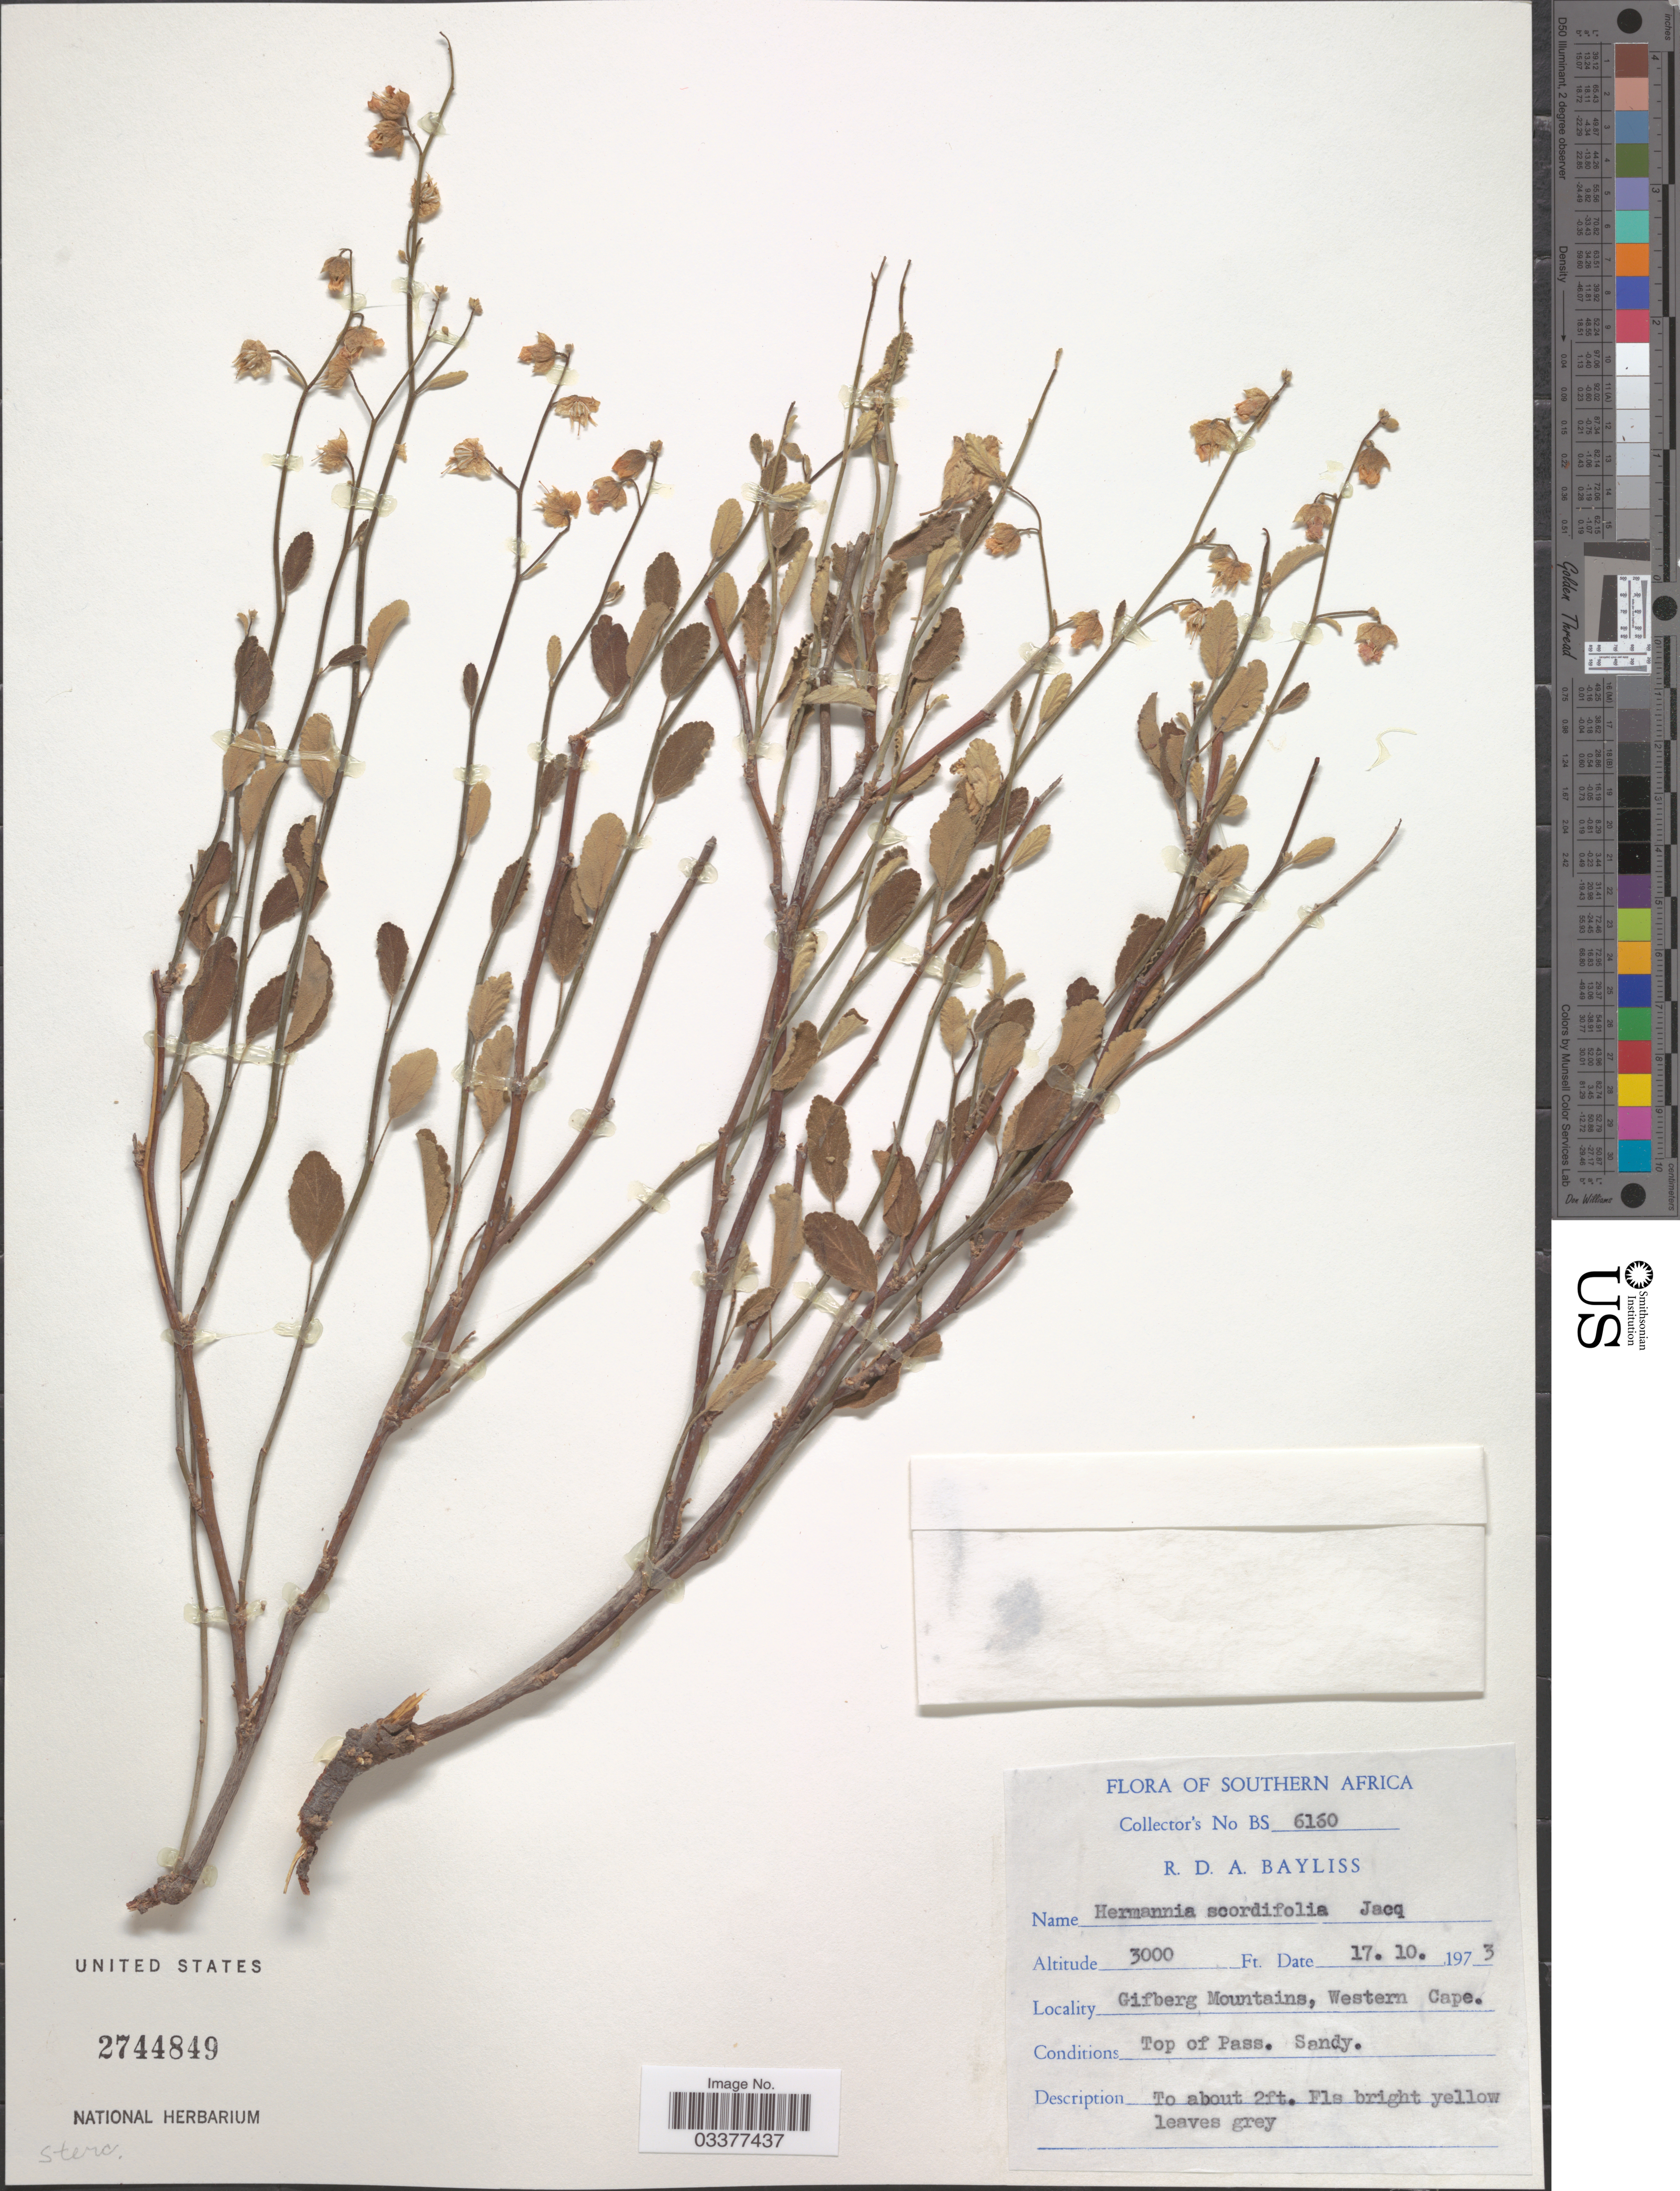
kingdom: Plantae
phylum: Tracheophyta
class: Magnoliopsida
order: Malvales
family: Malvaceae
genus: Hermannia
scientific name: Hermannia scordifolia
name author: Jacq.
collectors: R. Bayliss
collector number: BS6160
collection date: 1973-10-17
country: South Africa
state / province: Western Cape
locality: Southern Africa. Gifberg Mountains.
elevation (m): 914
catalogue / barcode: US 2744849